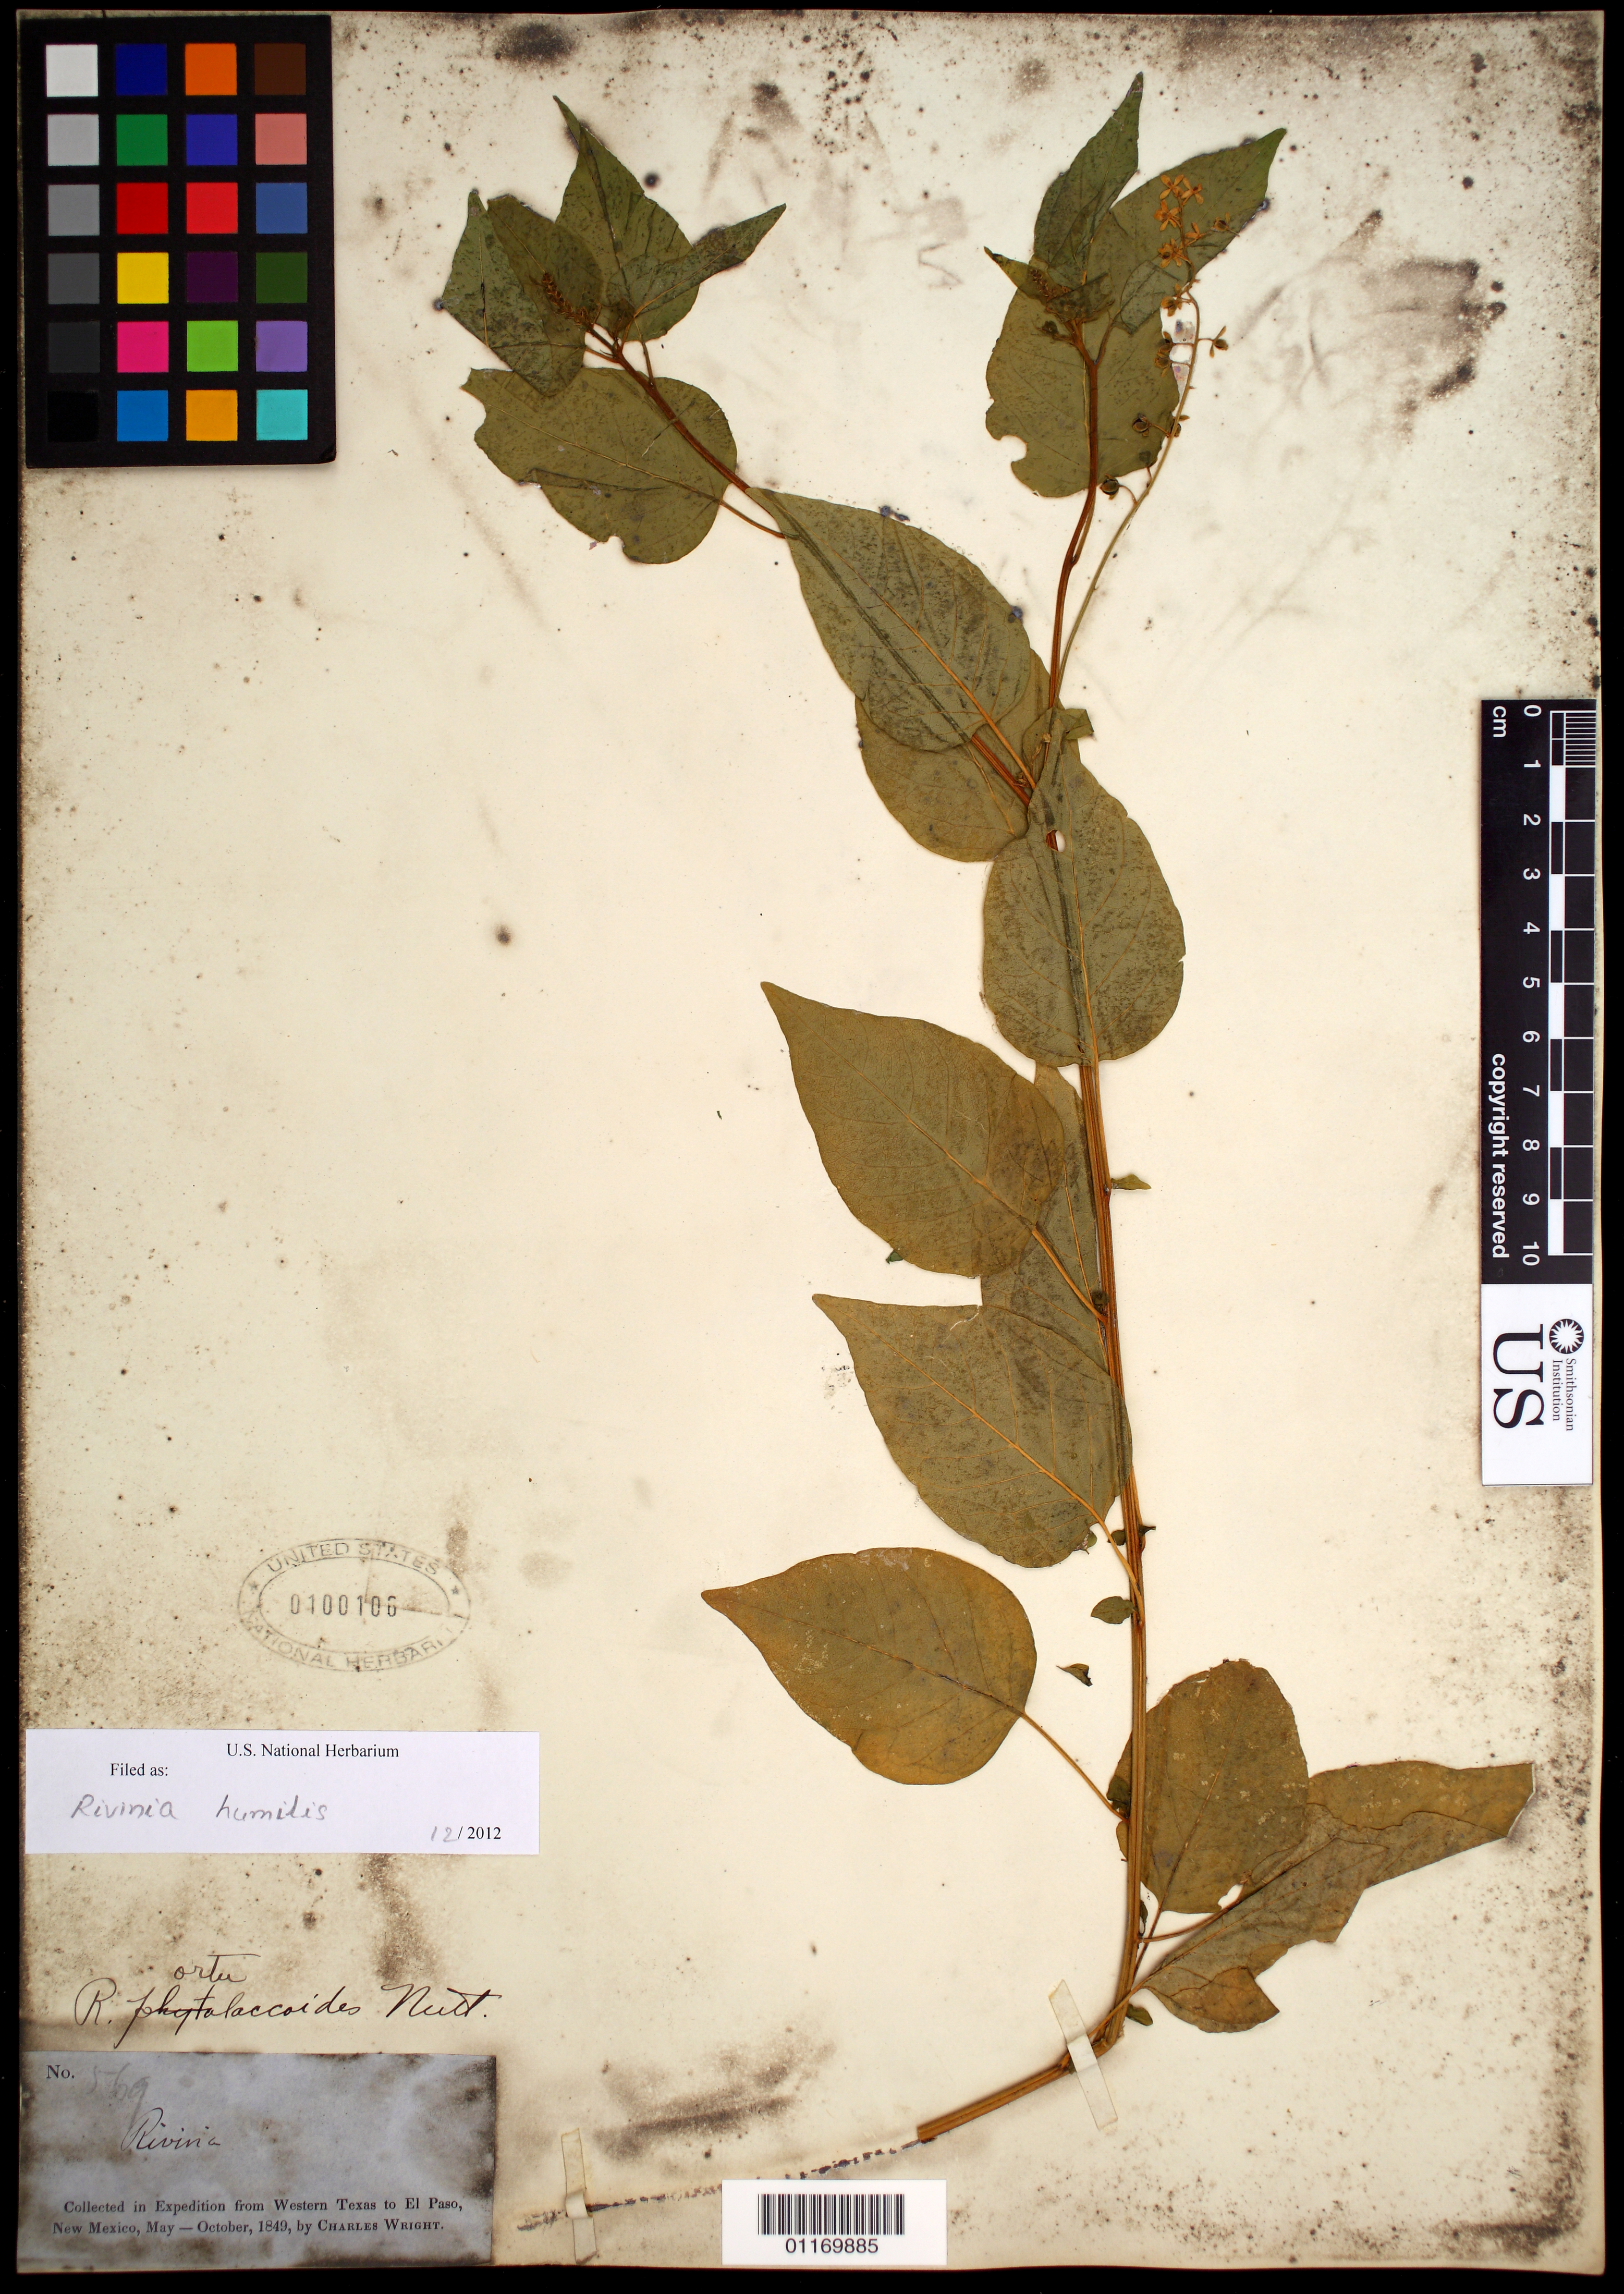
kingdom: Plantae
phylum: Tracheophyta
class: Magnoliopsida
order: Caryophyllales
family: Phytolaccaceae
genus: Rivina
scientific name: Rivina humilis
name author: L.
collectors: C. Wright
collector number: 569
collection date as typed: May 1849 to -- Oct 1849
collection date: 1849-05/1849-10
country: United States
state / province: New Mexico / Texas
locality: W Texas to El Paso, New Mexico.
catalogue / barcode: US 100106